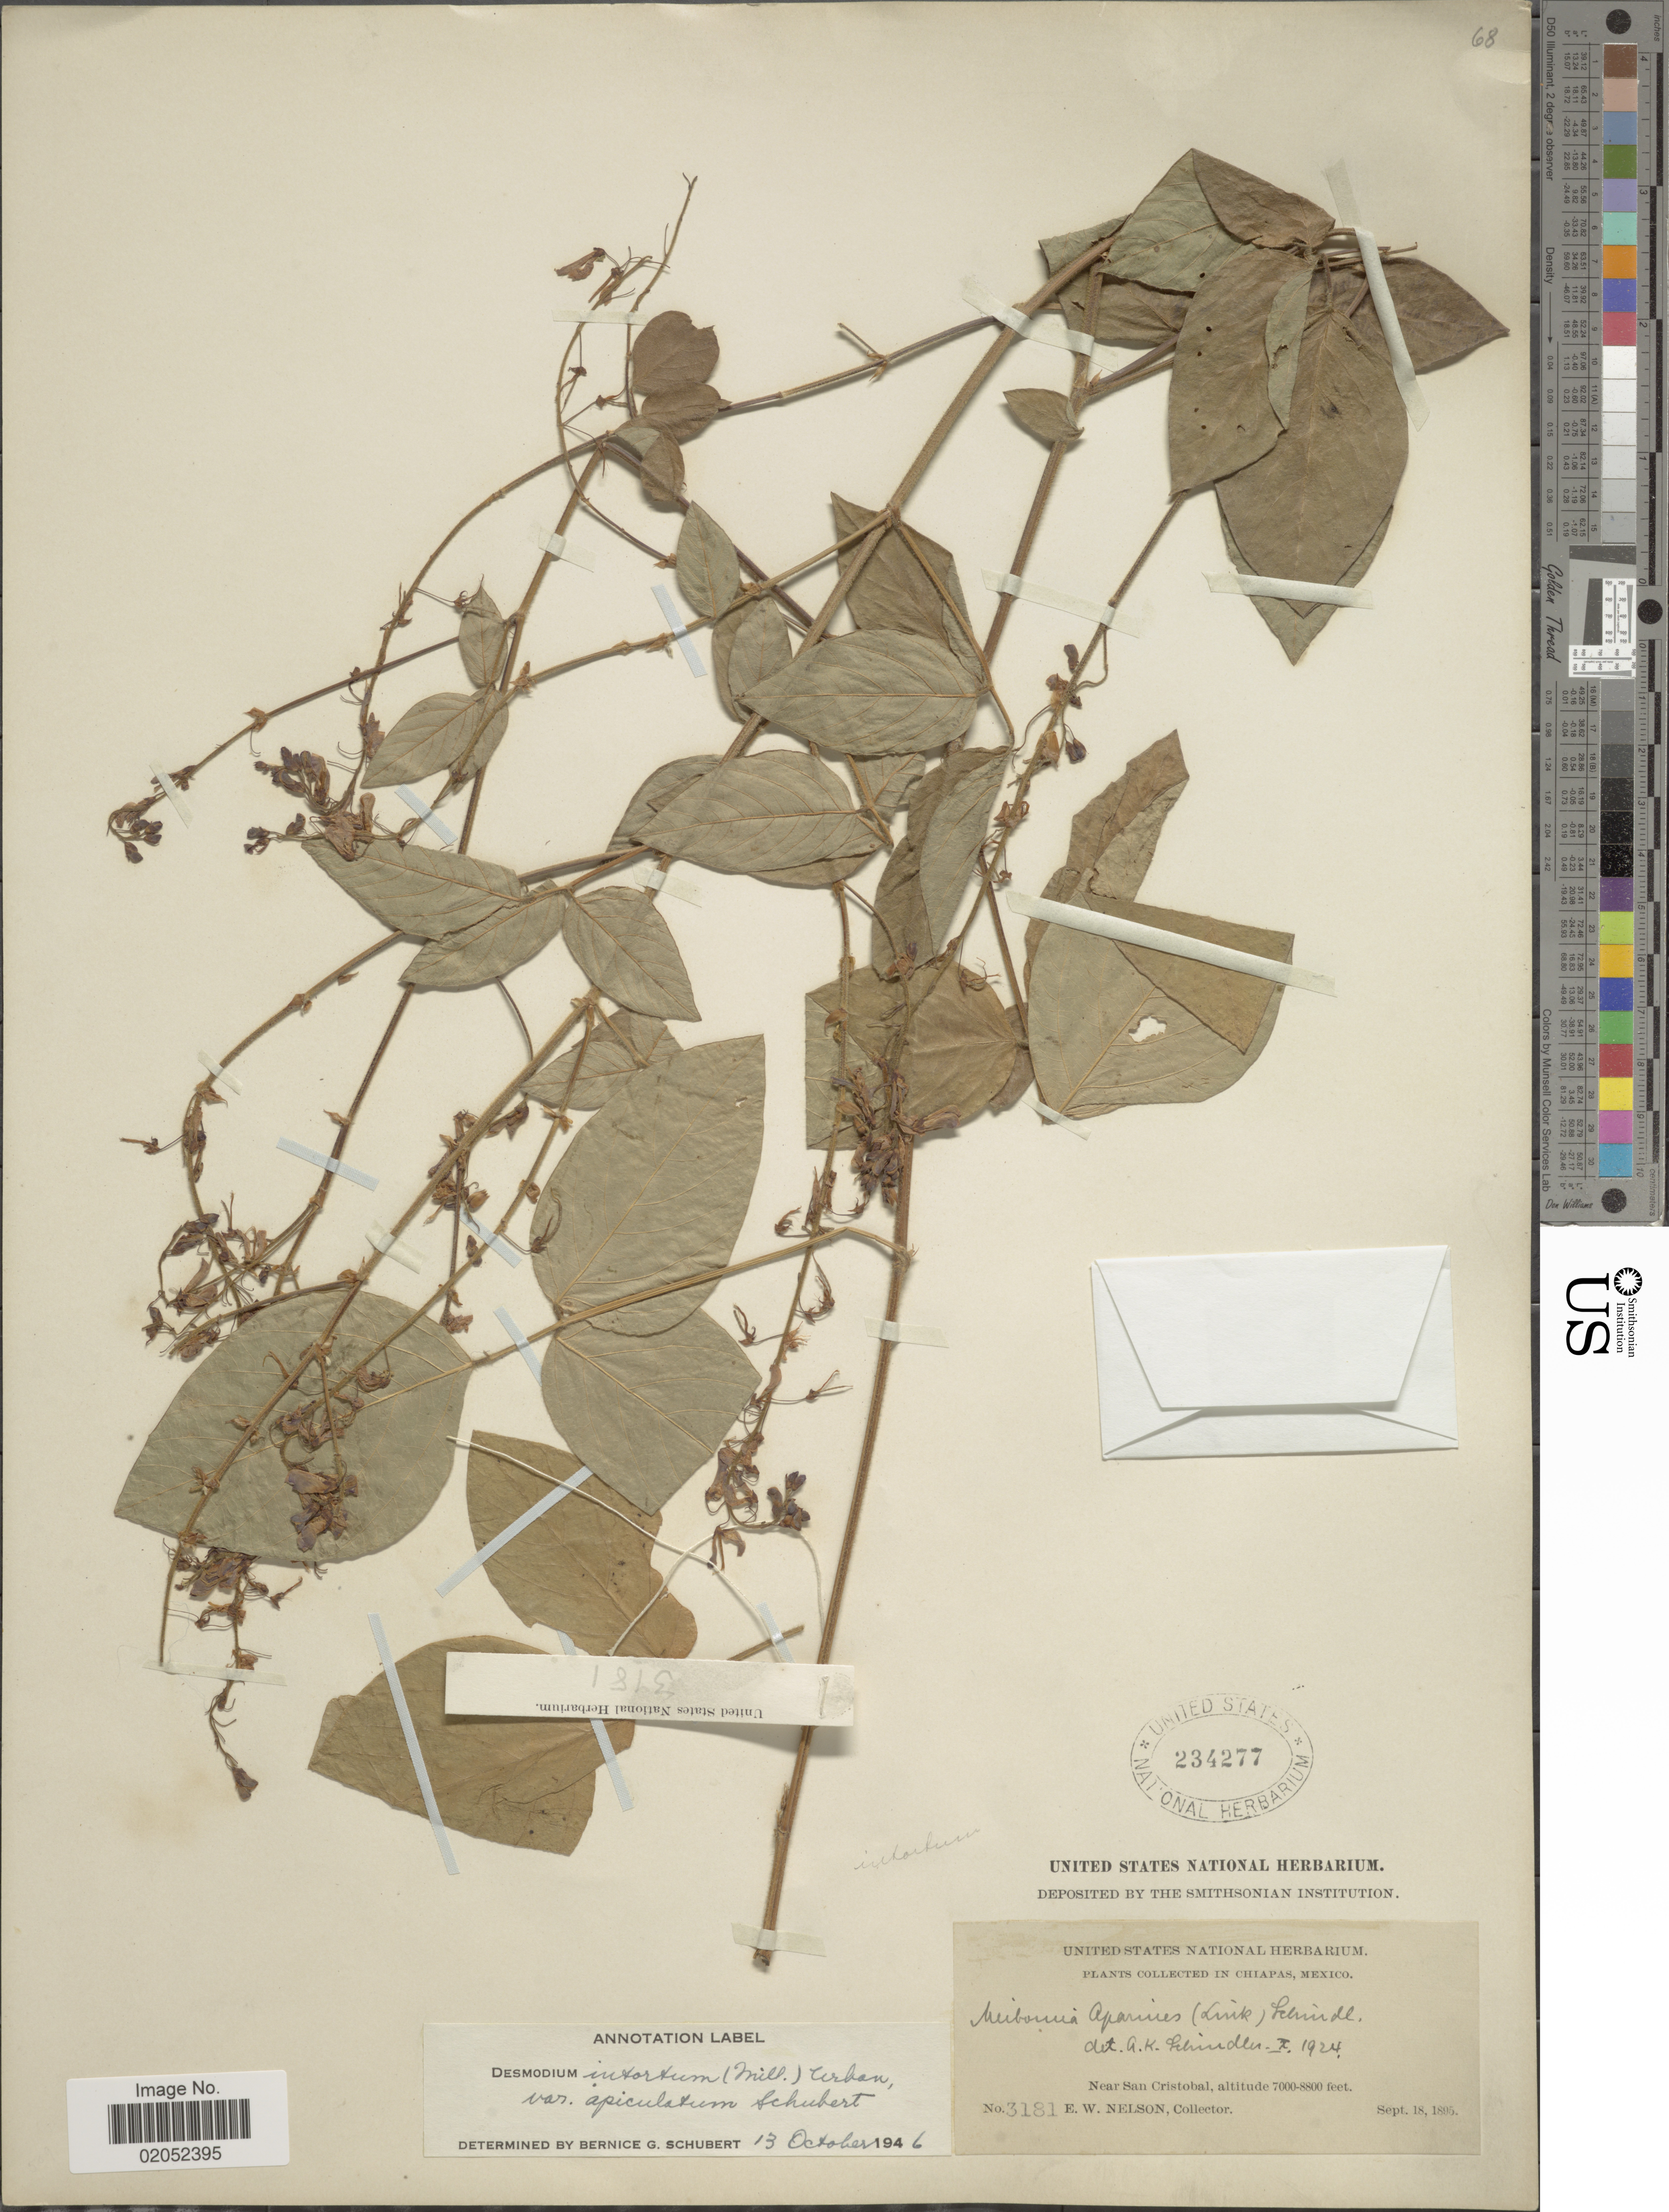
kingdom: Plantae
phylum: Tracheophyta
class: Magnoliopsida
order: Fabales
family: Fabaceae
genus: Desmodium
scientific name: Desmodium intortum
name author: (Mill.) Urb.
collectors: E. W. Nelson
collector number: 3181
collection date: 1895-09-18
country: Mexico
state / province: Chiapas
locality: Chiapas, Mexico. near San Cristobal.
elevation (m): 2134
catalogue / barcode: US 234277